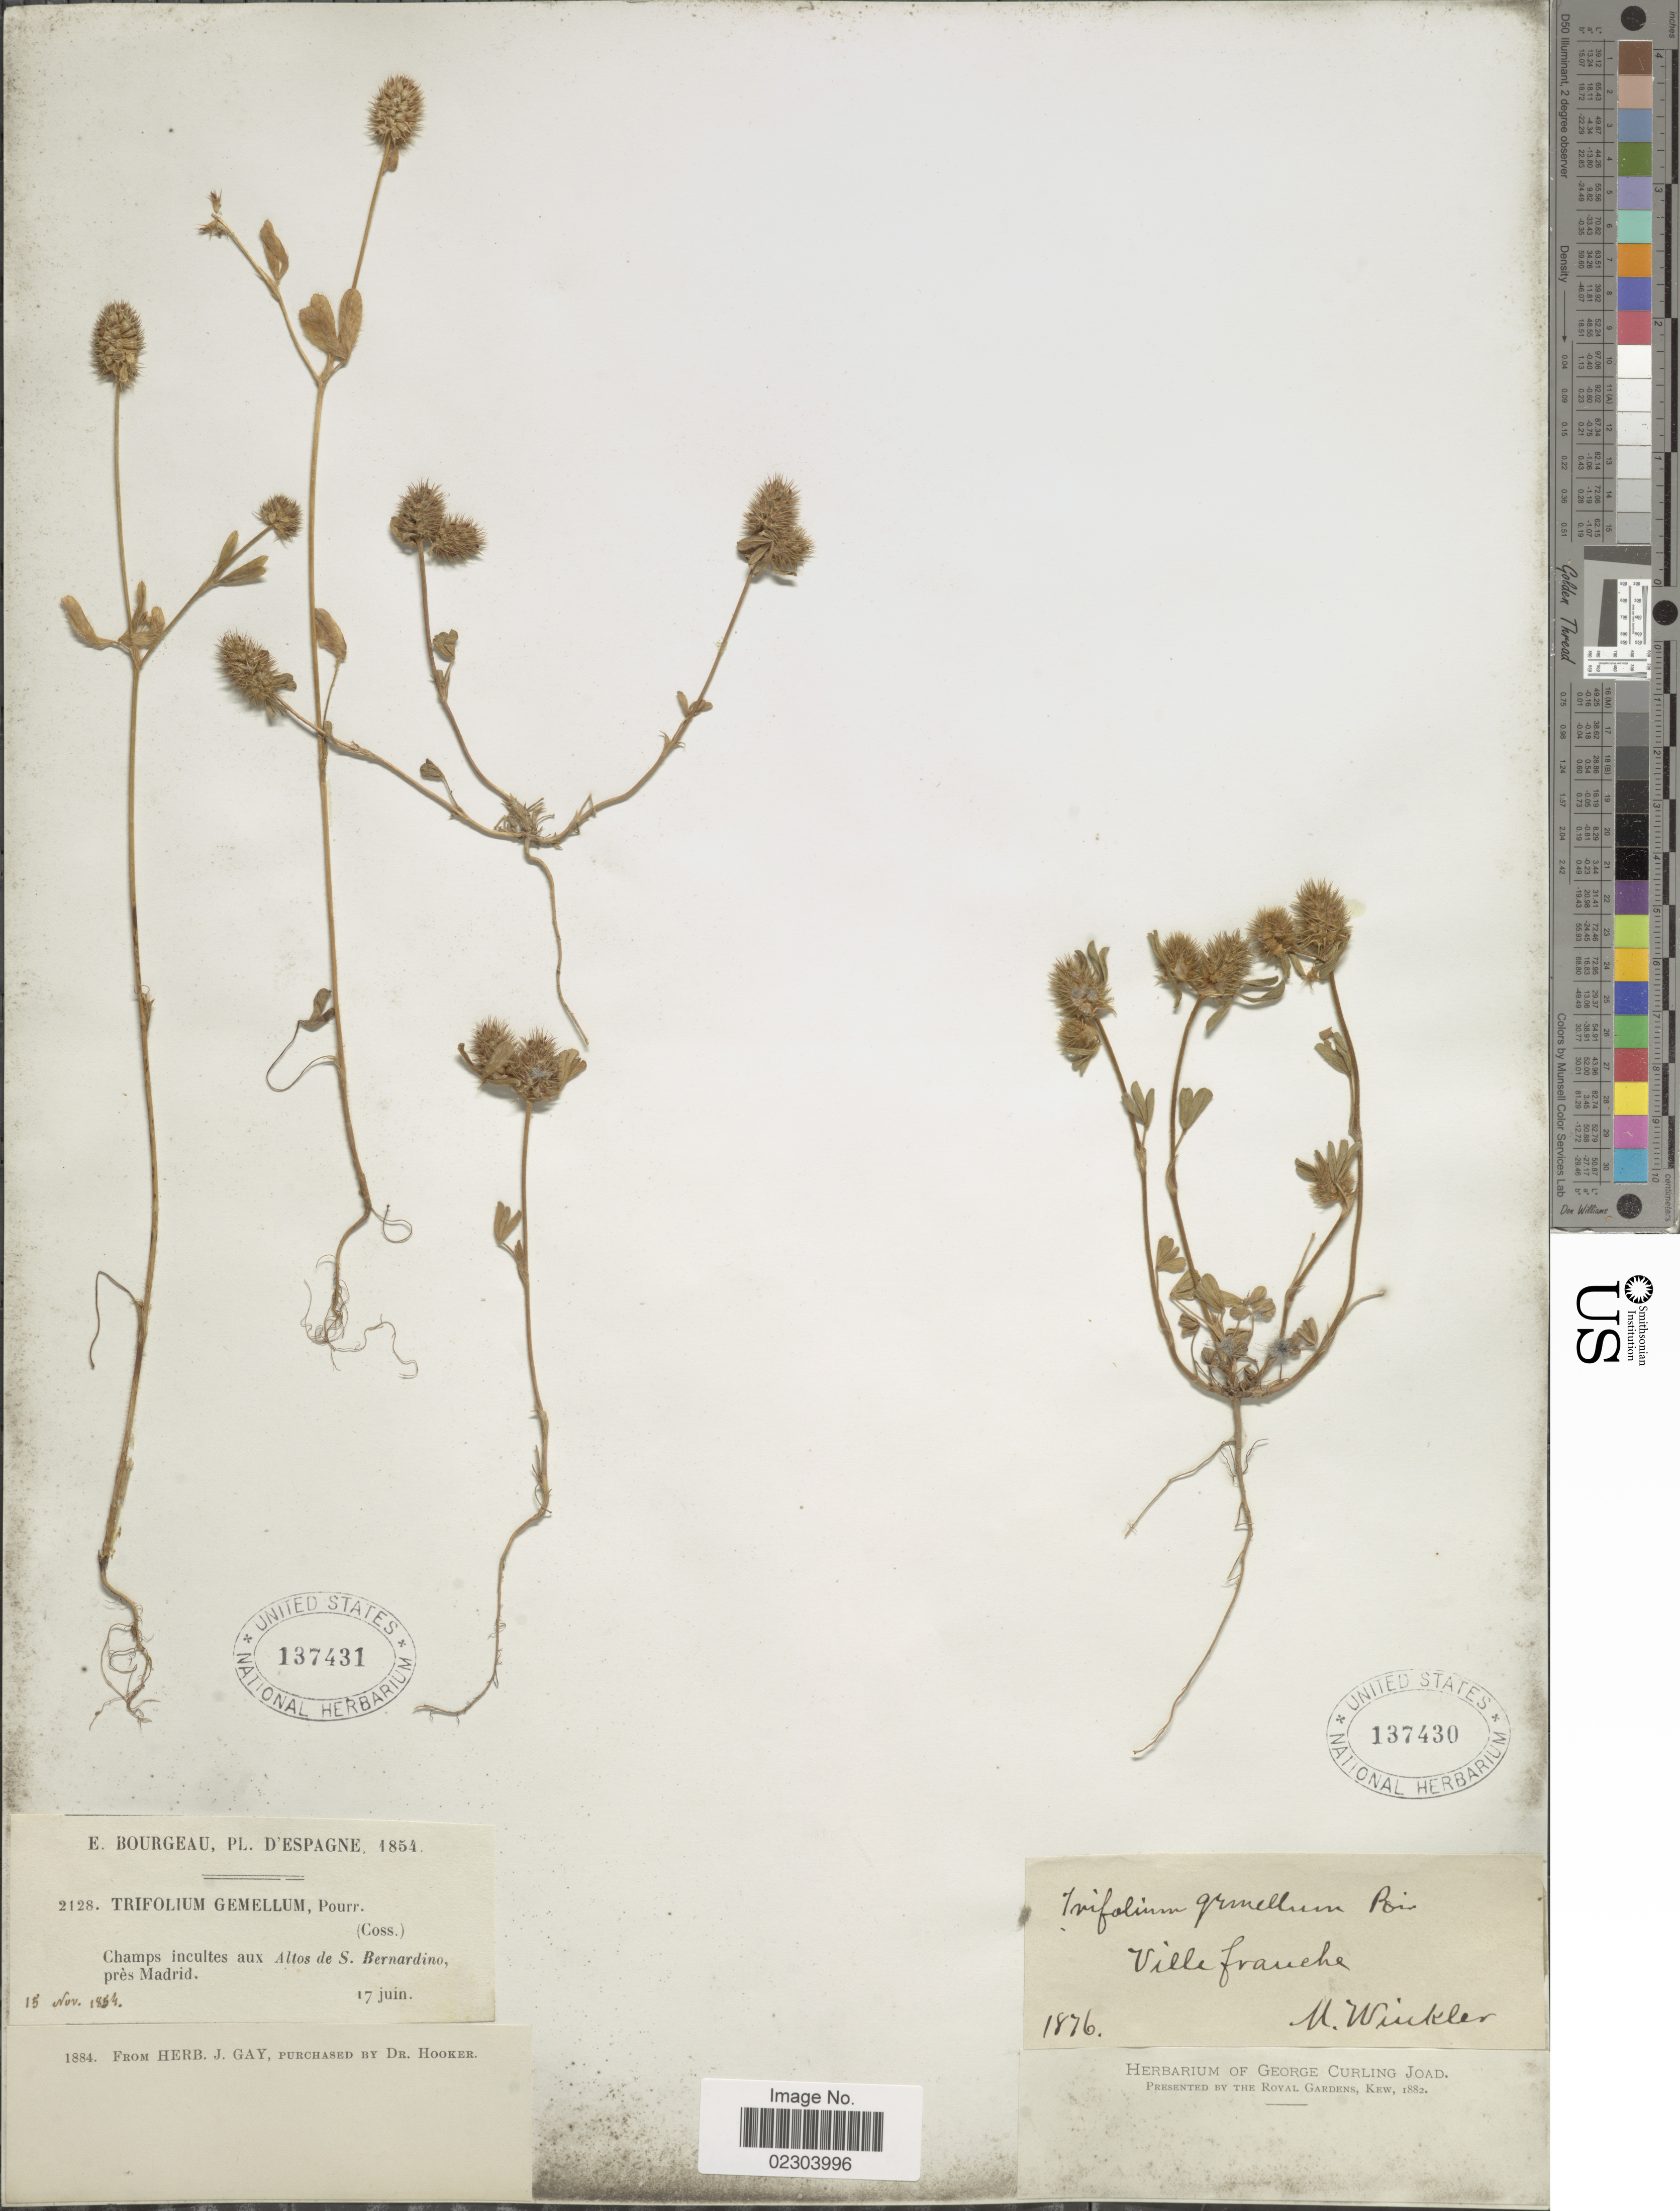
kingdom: Plantae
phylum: Tracheophyta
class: Magnoliopsida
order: Fabales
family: Fabaceae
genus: Trifolium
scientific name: Trifolium gemellum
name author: Willd.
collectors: M. Winkler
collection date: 1876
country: France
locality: Villefranche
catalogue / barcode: US 137430